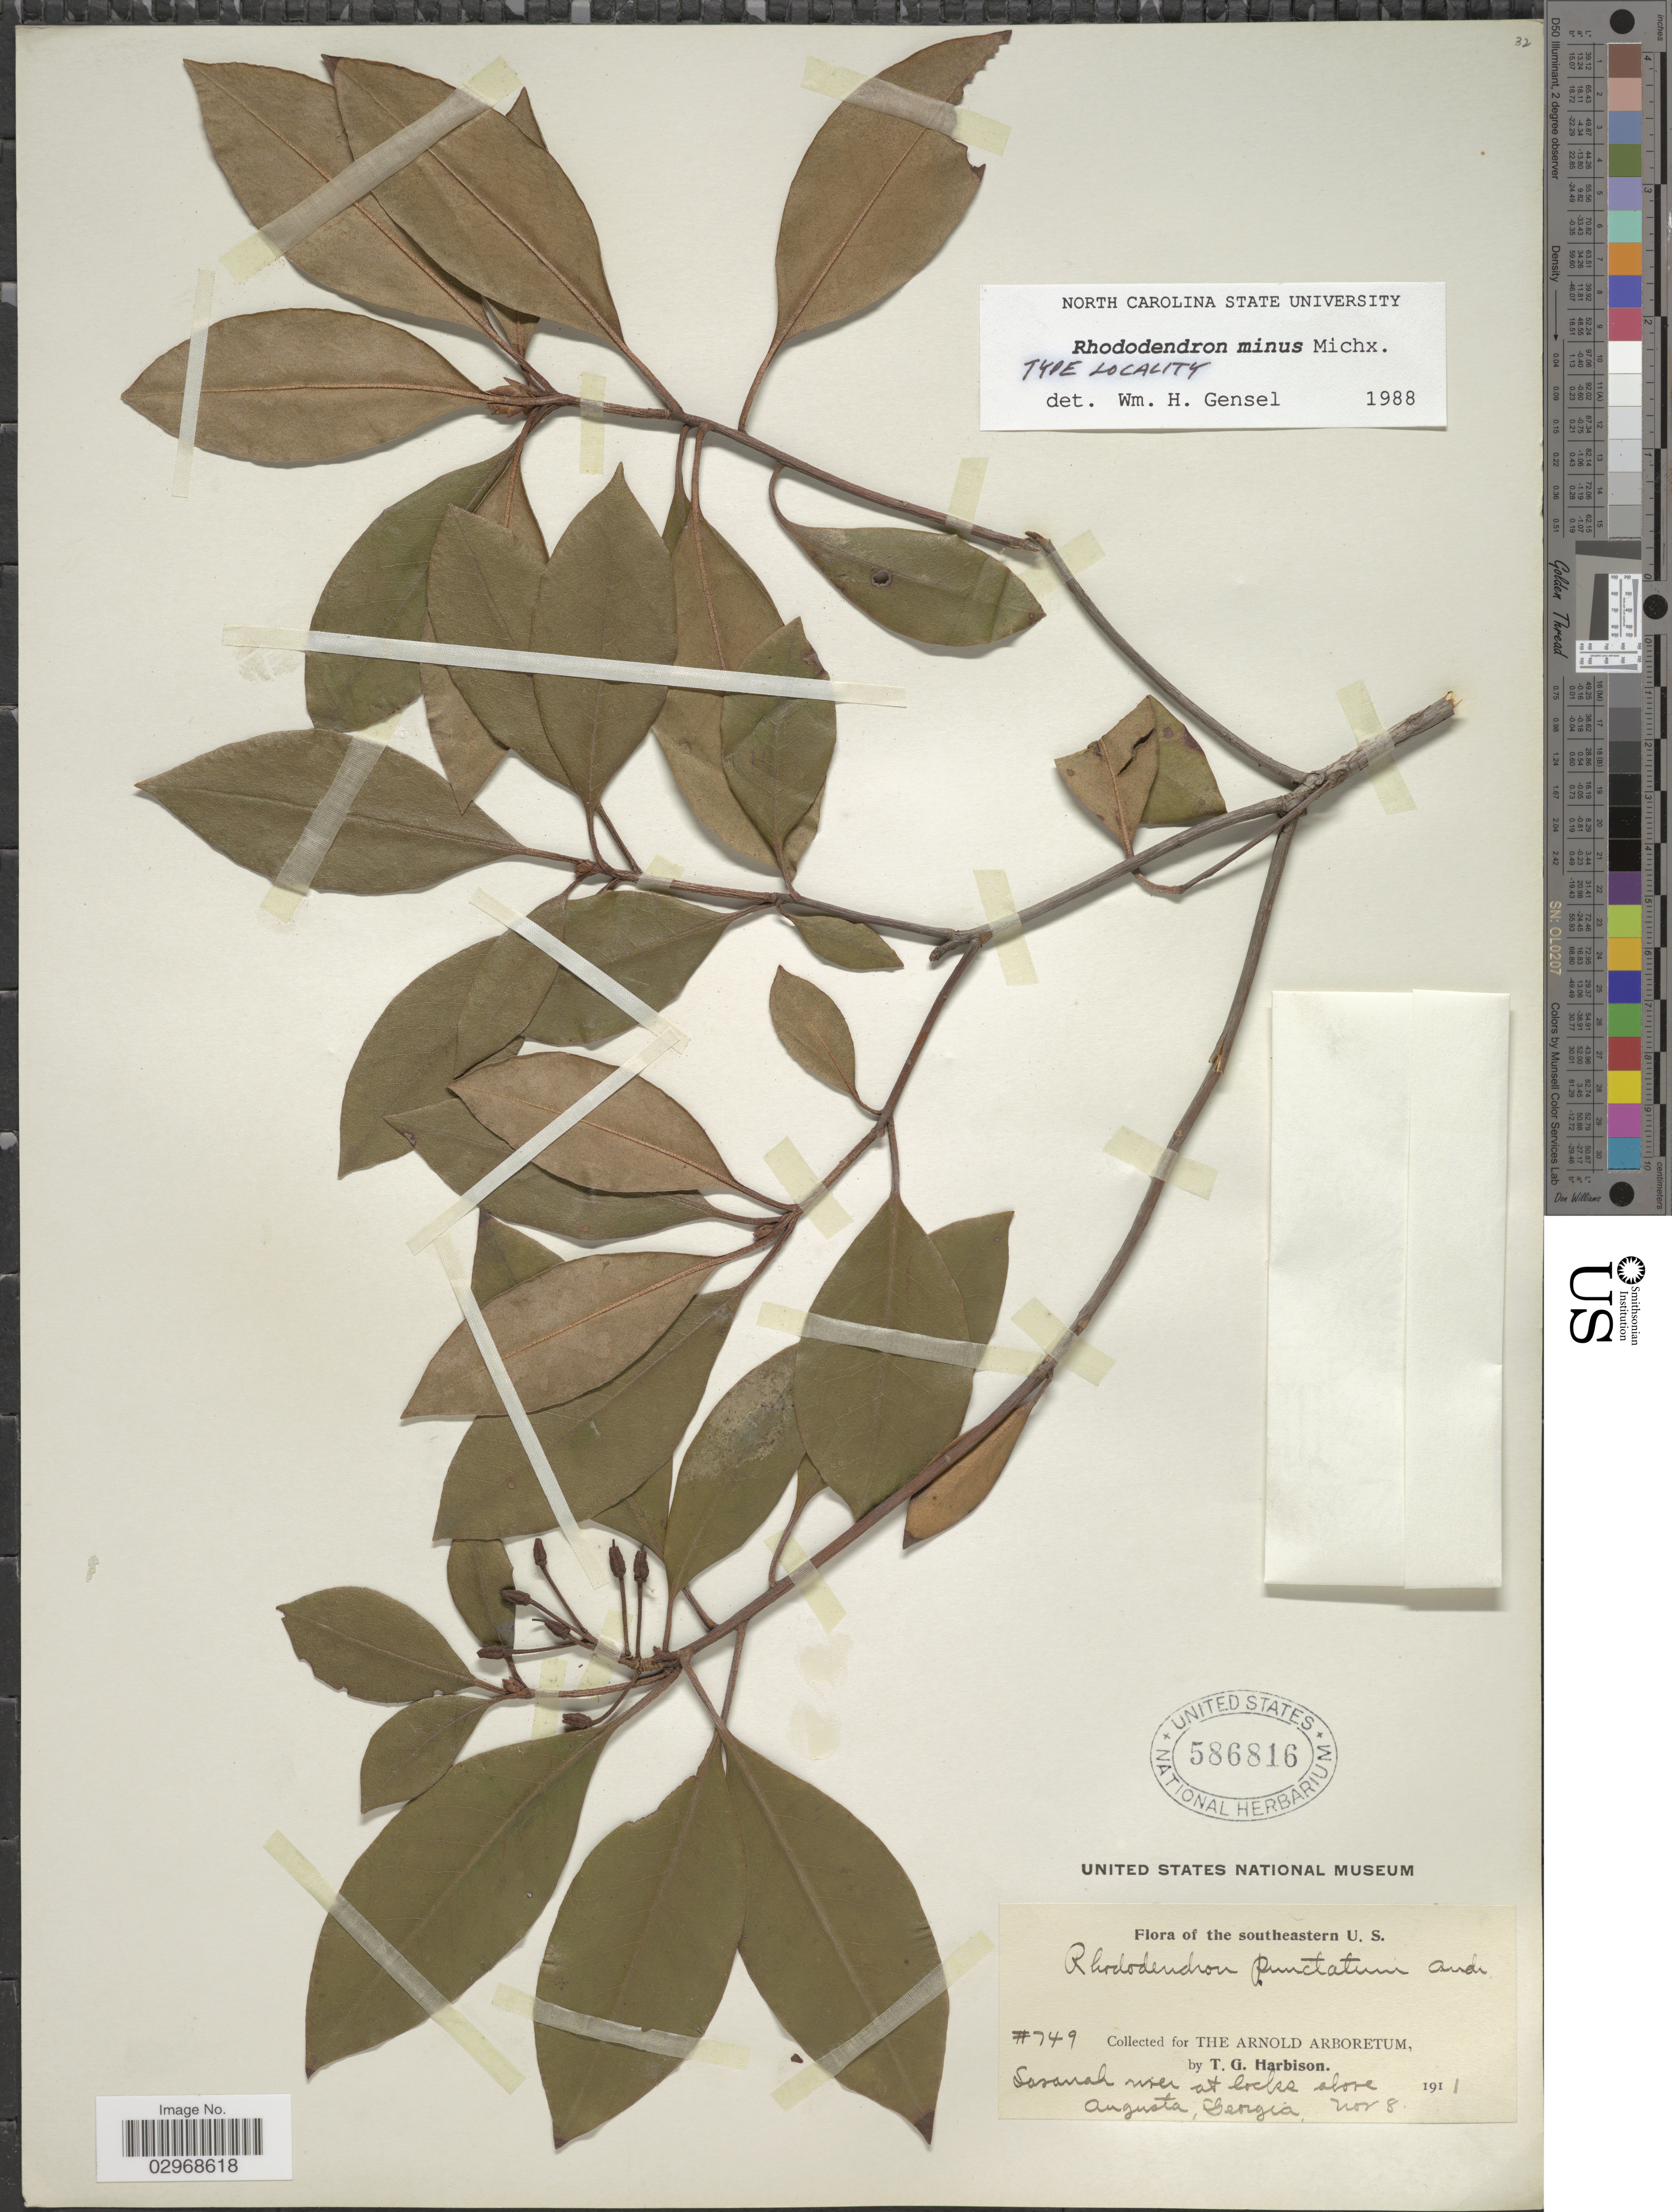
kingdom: Plantae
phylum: Tracheophyta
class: Magnoliopsida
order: Ericales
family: Ericaceae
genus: Rhododendron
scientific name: Rhododendron minus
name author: Michx.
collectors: T. Harbison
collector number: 749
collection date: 1911-11-08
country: United States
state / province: Georgia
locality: Southeastern U.S. Savanah river at locks above Augusta.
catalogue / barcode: US 586816